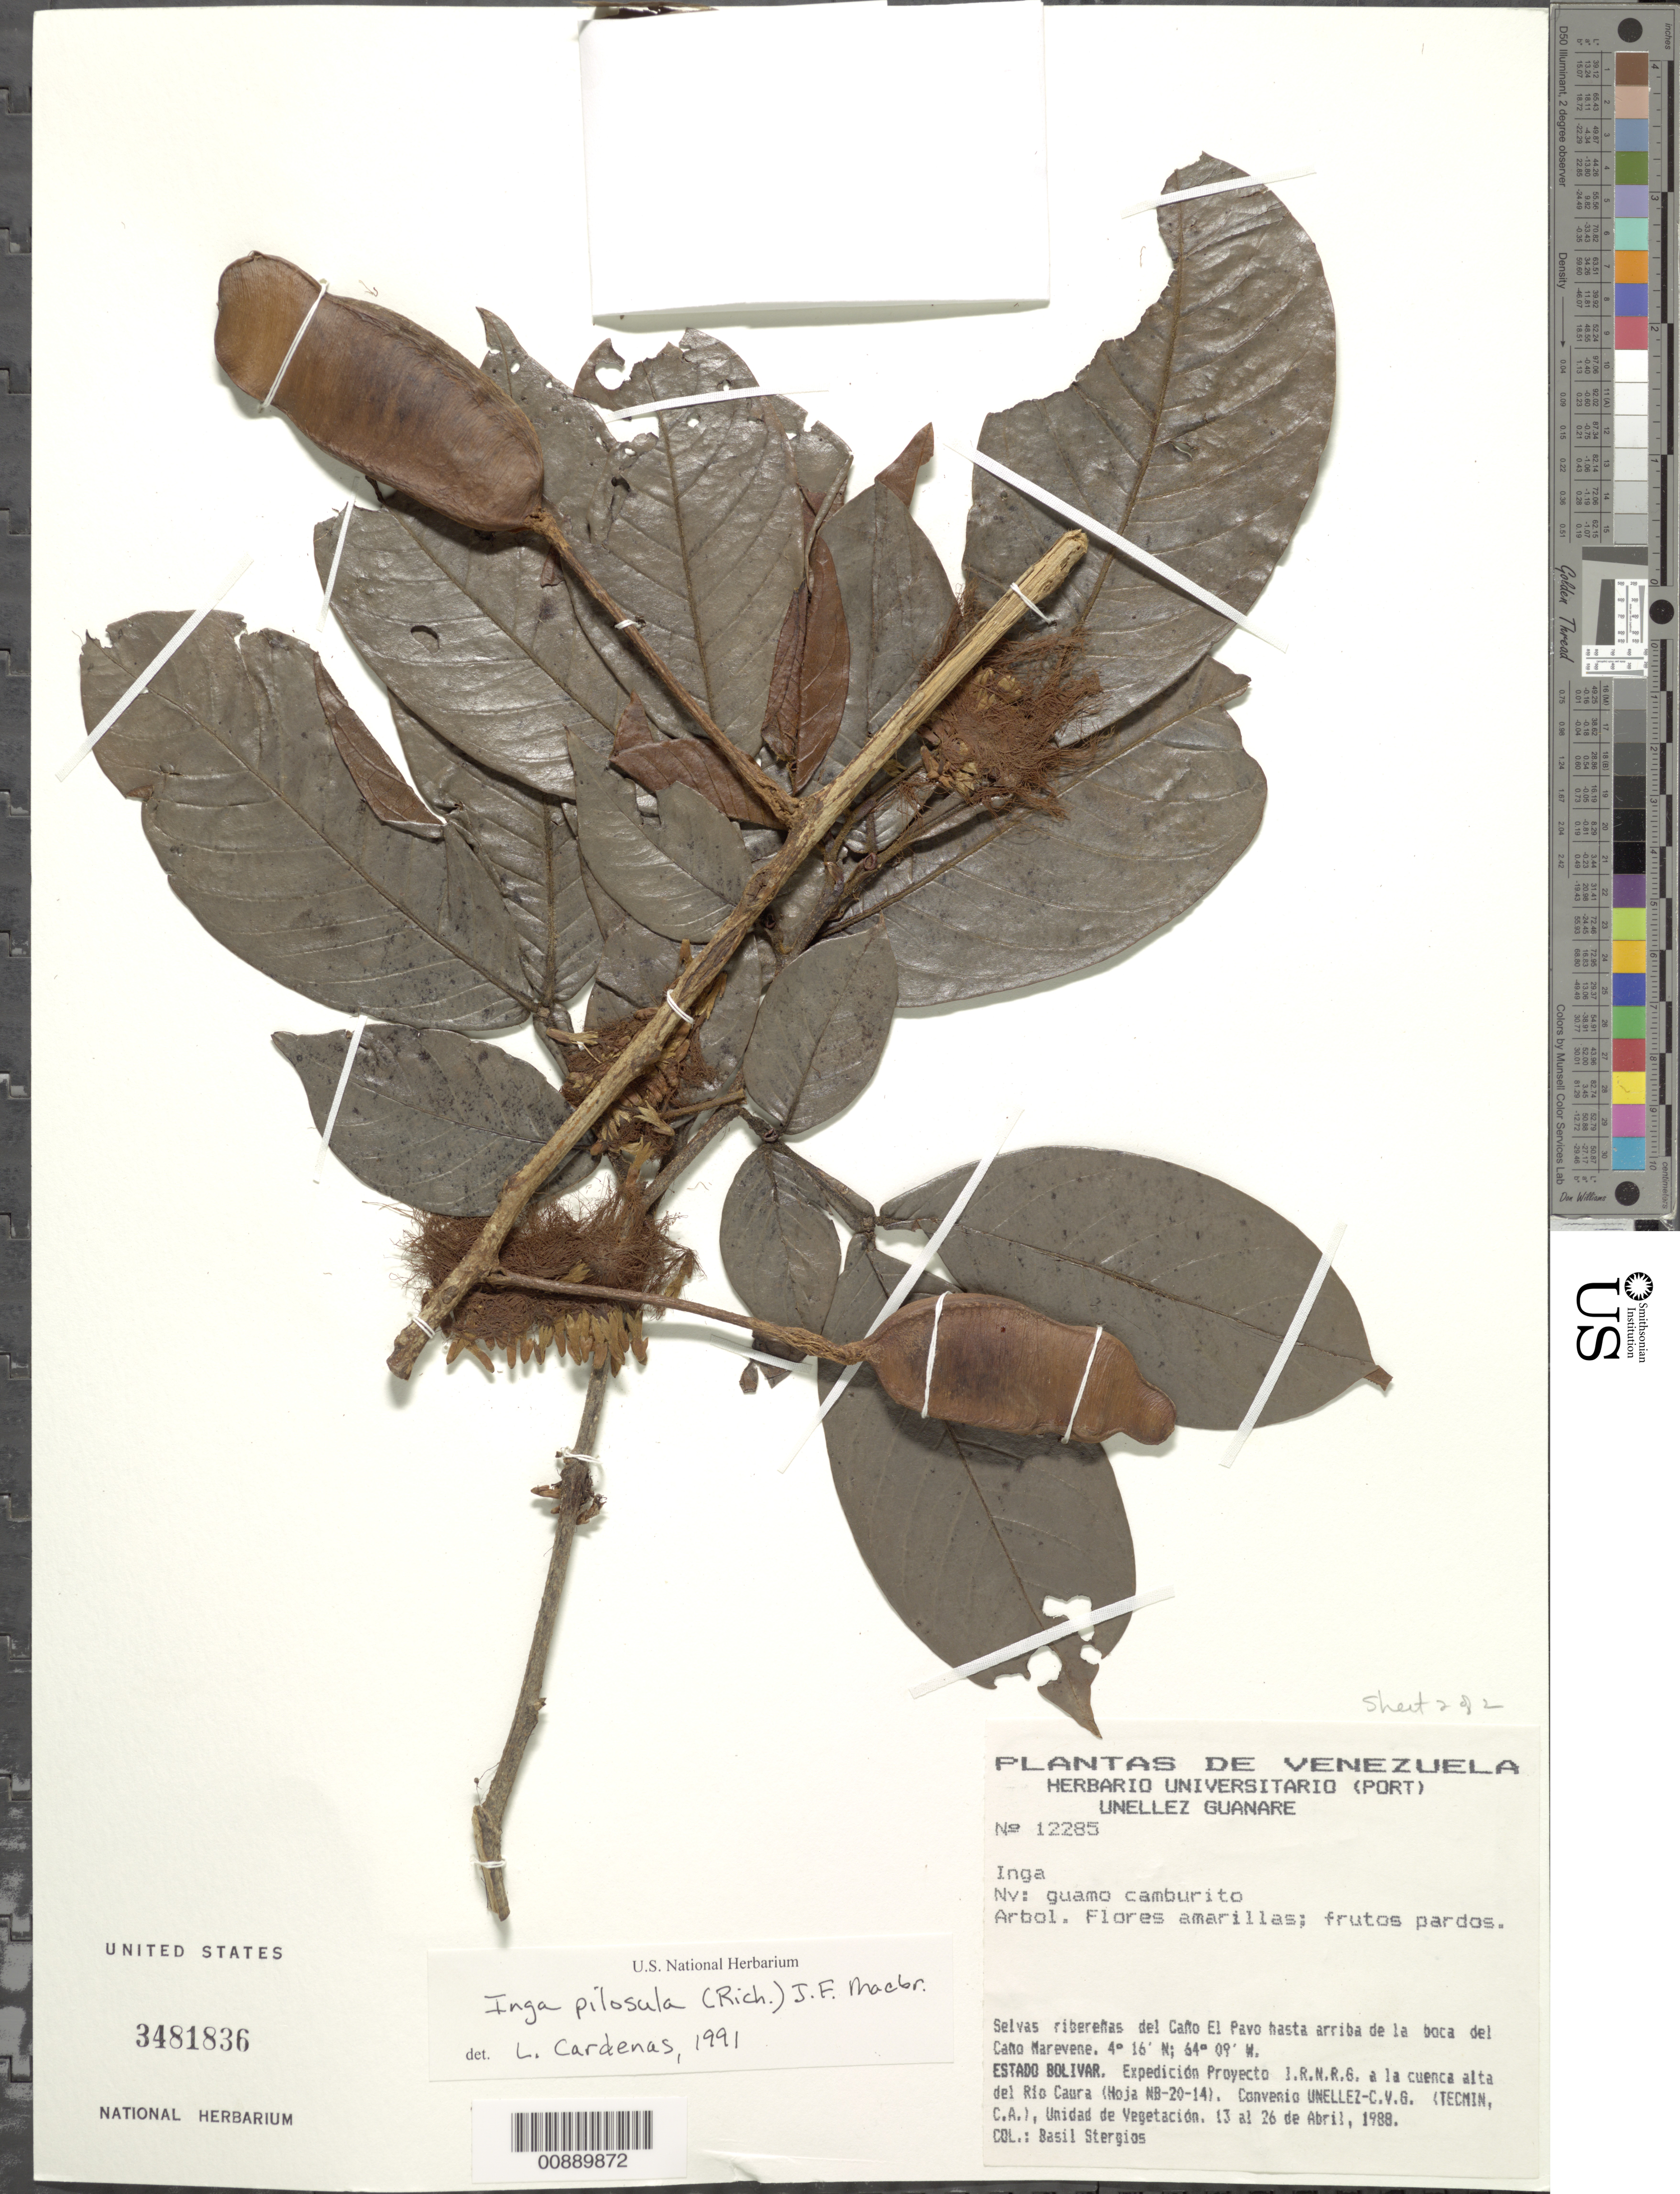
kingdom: Plantae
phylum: Tracheophyta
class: Magnoliopsida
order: Fabales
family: Fabaceae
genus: Inga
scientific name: Inga sp.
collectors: B. G. Stergios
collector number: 12285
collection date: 1988-04-13/1988-04-26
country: Venezuela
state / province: Bolivar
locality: Ribereñas del Caño el Pavo hasta arriba de la boca del Caño Marevene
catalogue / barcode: US 3481836